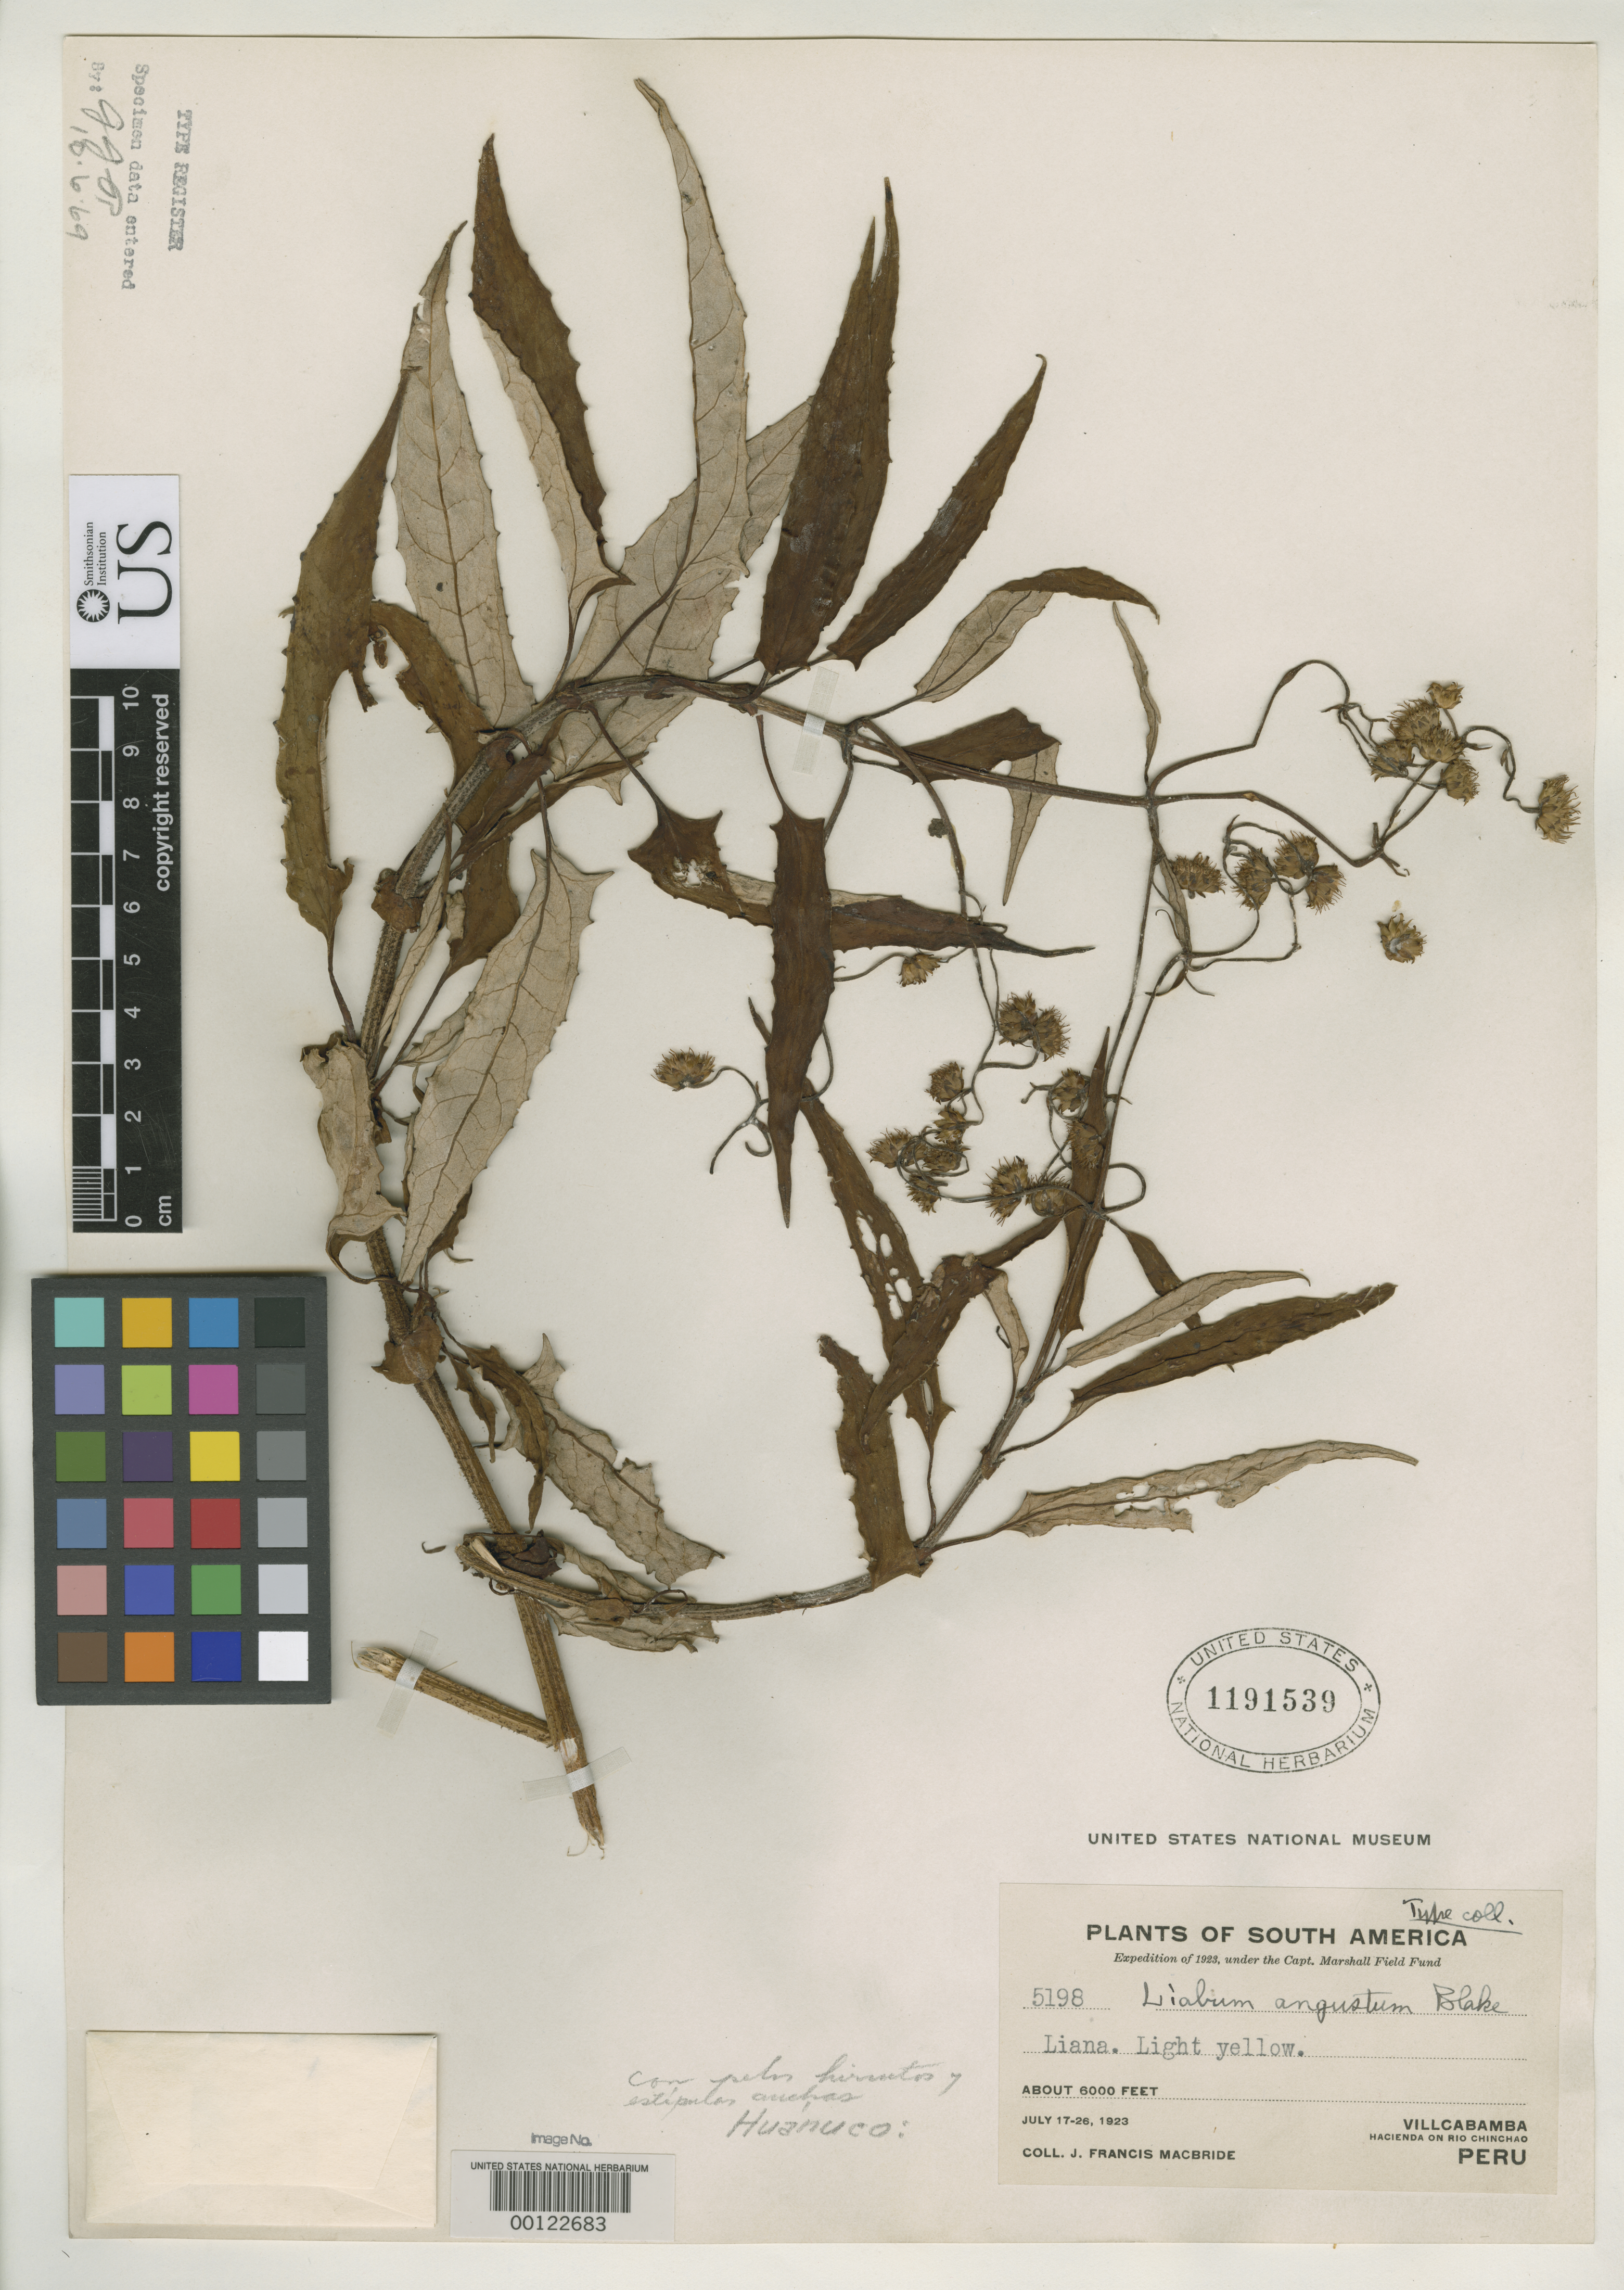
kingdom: Plantae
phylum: Tracheophyta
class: Magnoliopsida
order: Asterales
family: Asteraceae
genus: Liabum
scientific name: Liabum angustum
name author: S.F. Blake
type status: Isotype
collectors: J. F. Macbride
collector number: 5198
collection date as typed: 17 Jul 1923 to 26 Jul 1923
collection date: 1923-07-17/1923-07-26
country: Peru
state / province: Huánuco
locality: Villacabamba, on Río Chinchao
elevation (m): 1830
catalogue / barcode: US 1191539